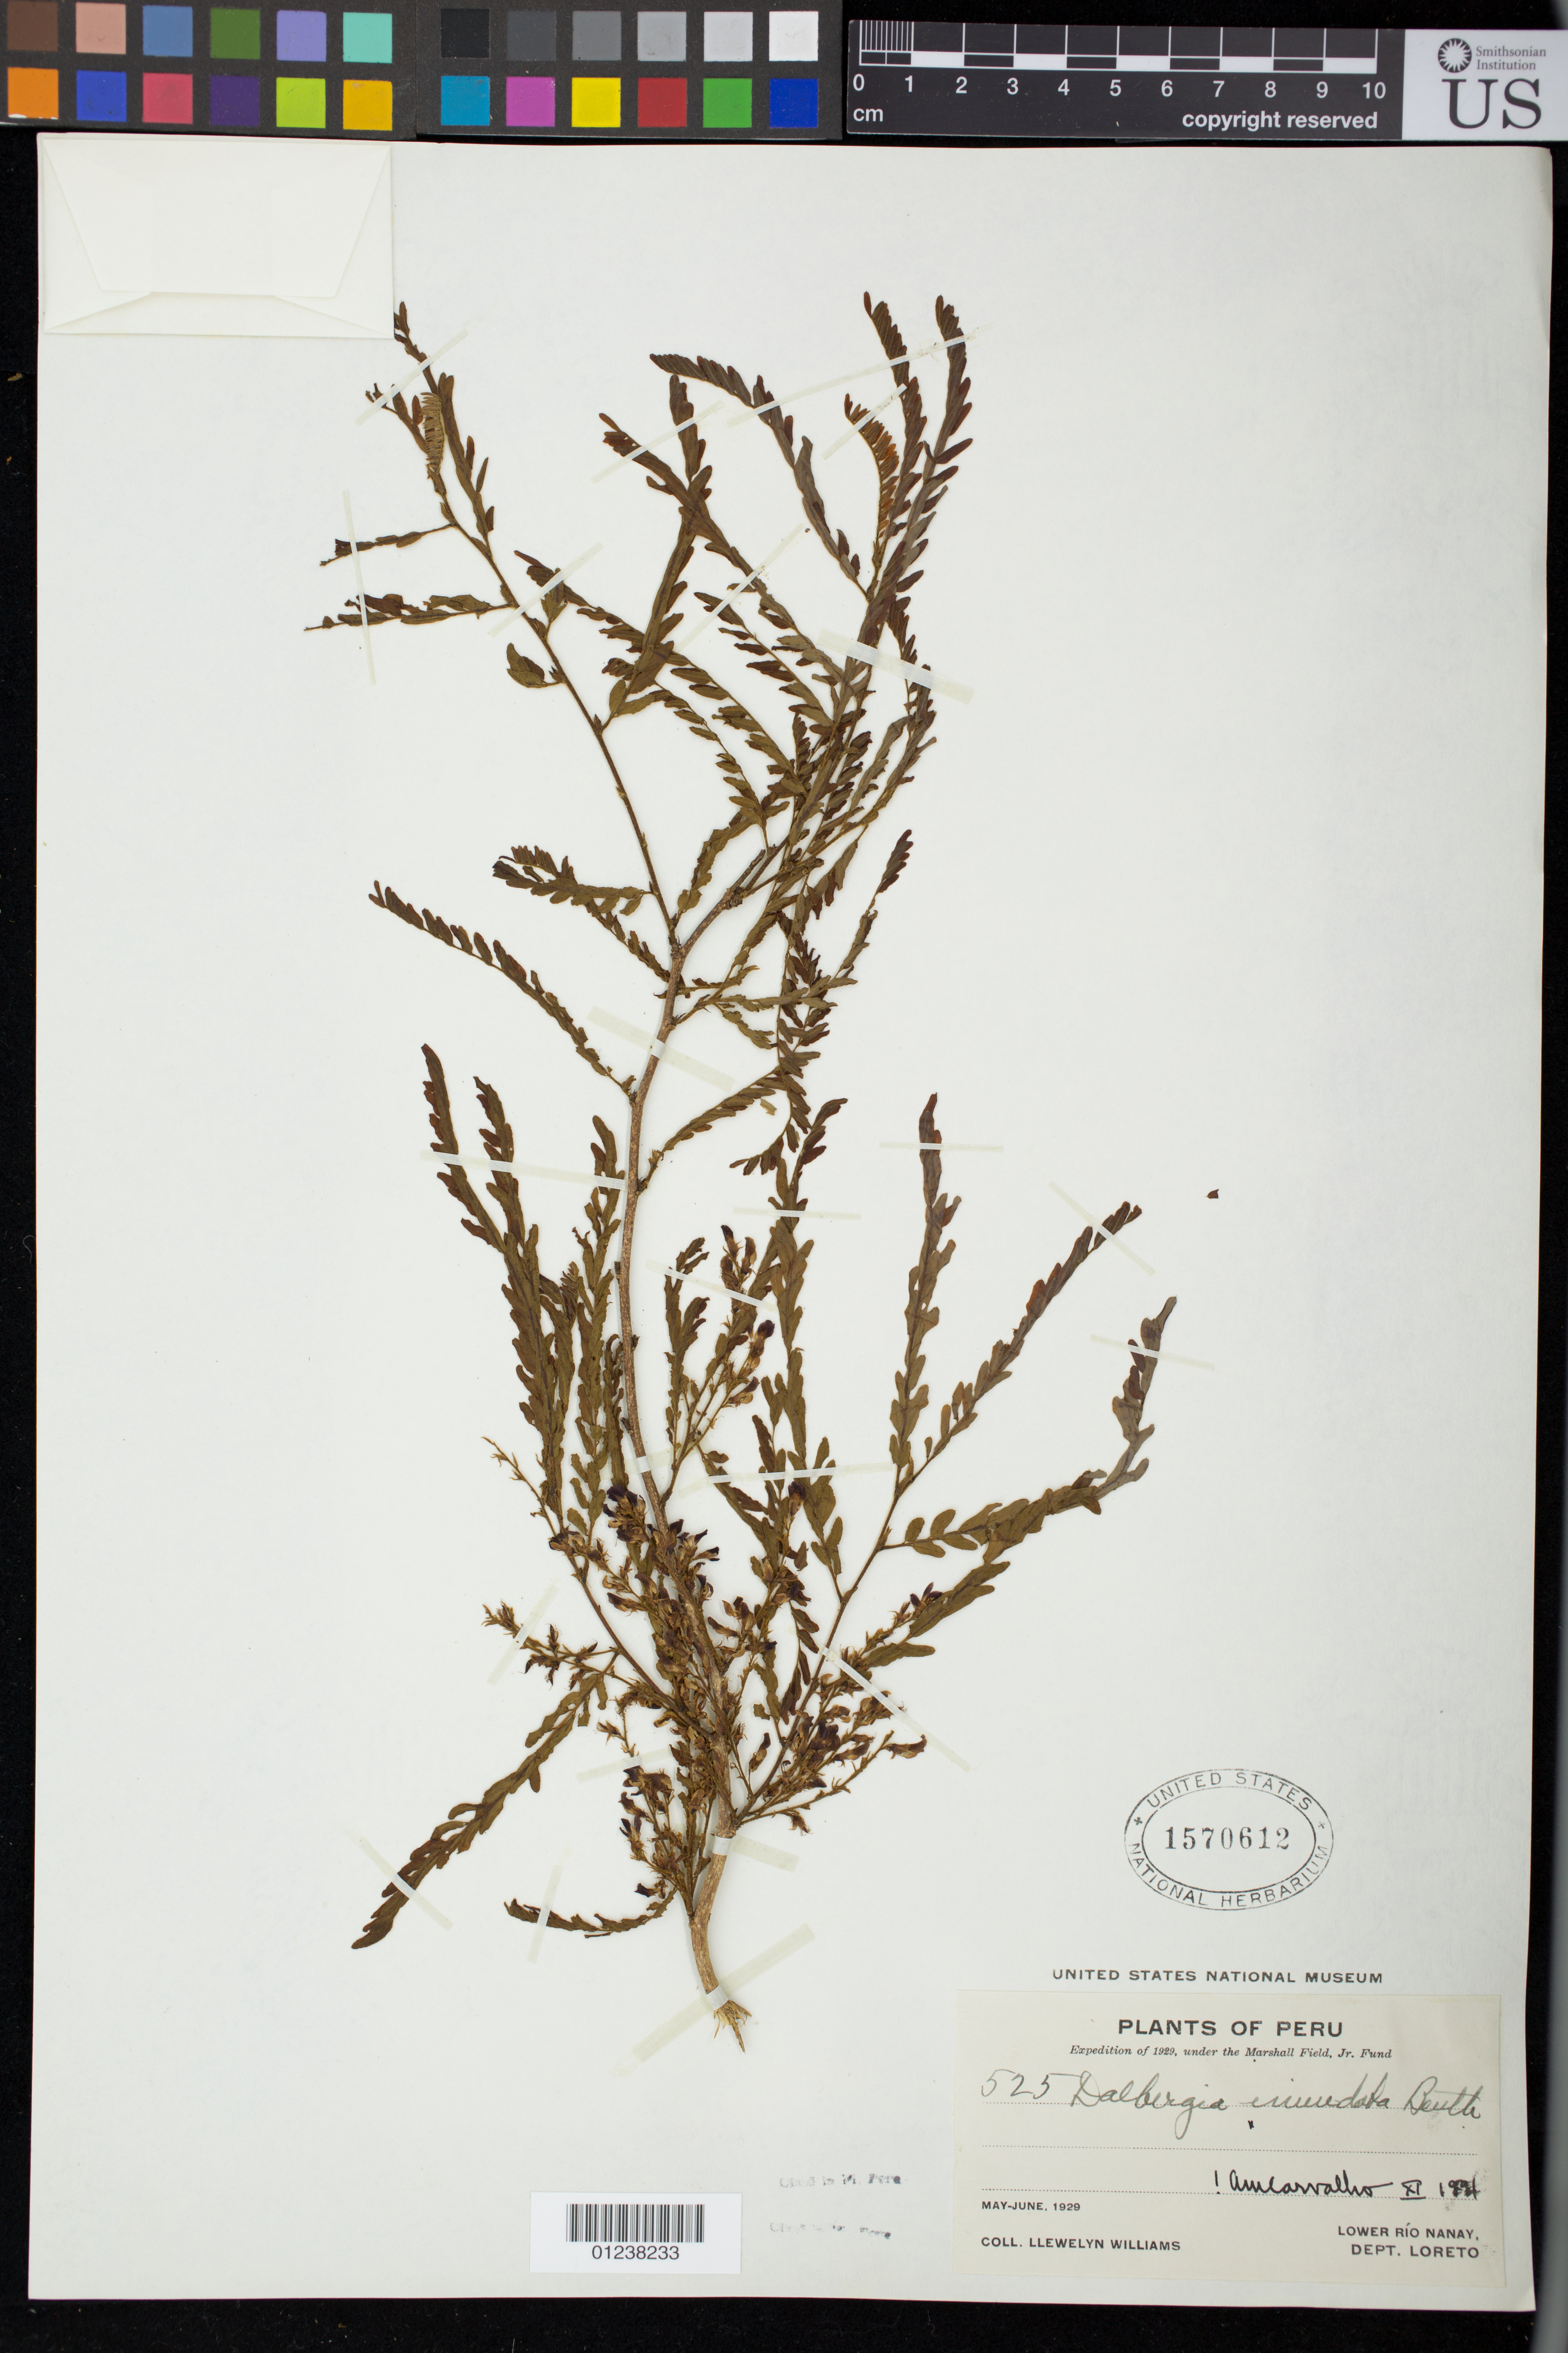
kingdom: Plantae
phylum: Tracheophyta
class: Magnoliopsida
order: Fabales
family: Fabaceae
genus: Dalbergia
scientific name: Dalbergia inundata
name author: Benth.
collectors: Ll. Williams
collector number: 525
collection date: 1929-05/1929-06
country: Peru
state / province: Loreto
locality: Lower Rio Nanay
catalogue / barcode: US 1570612